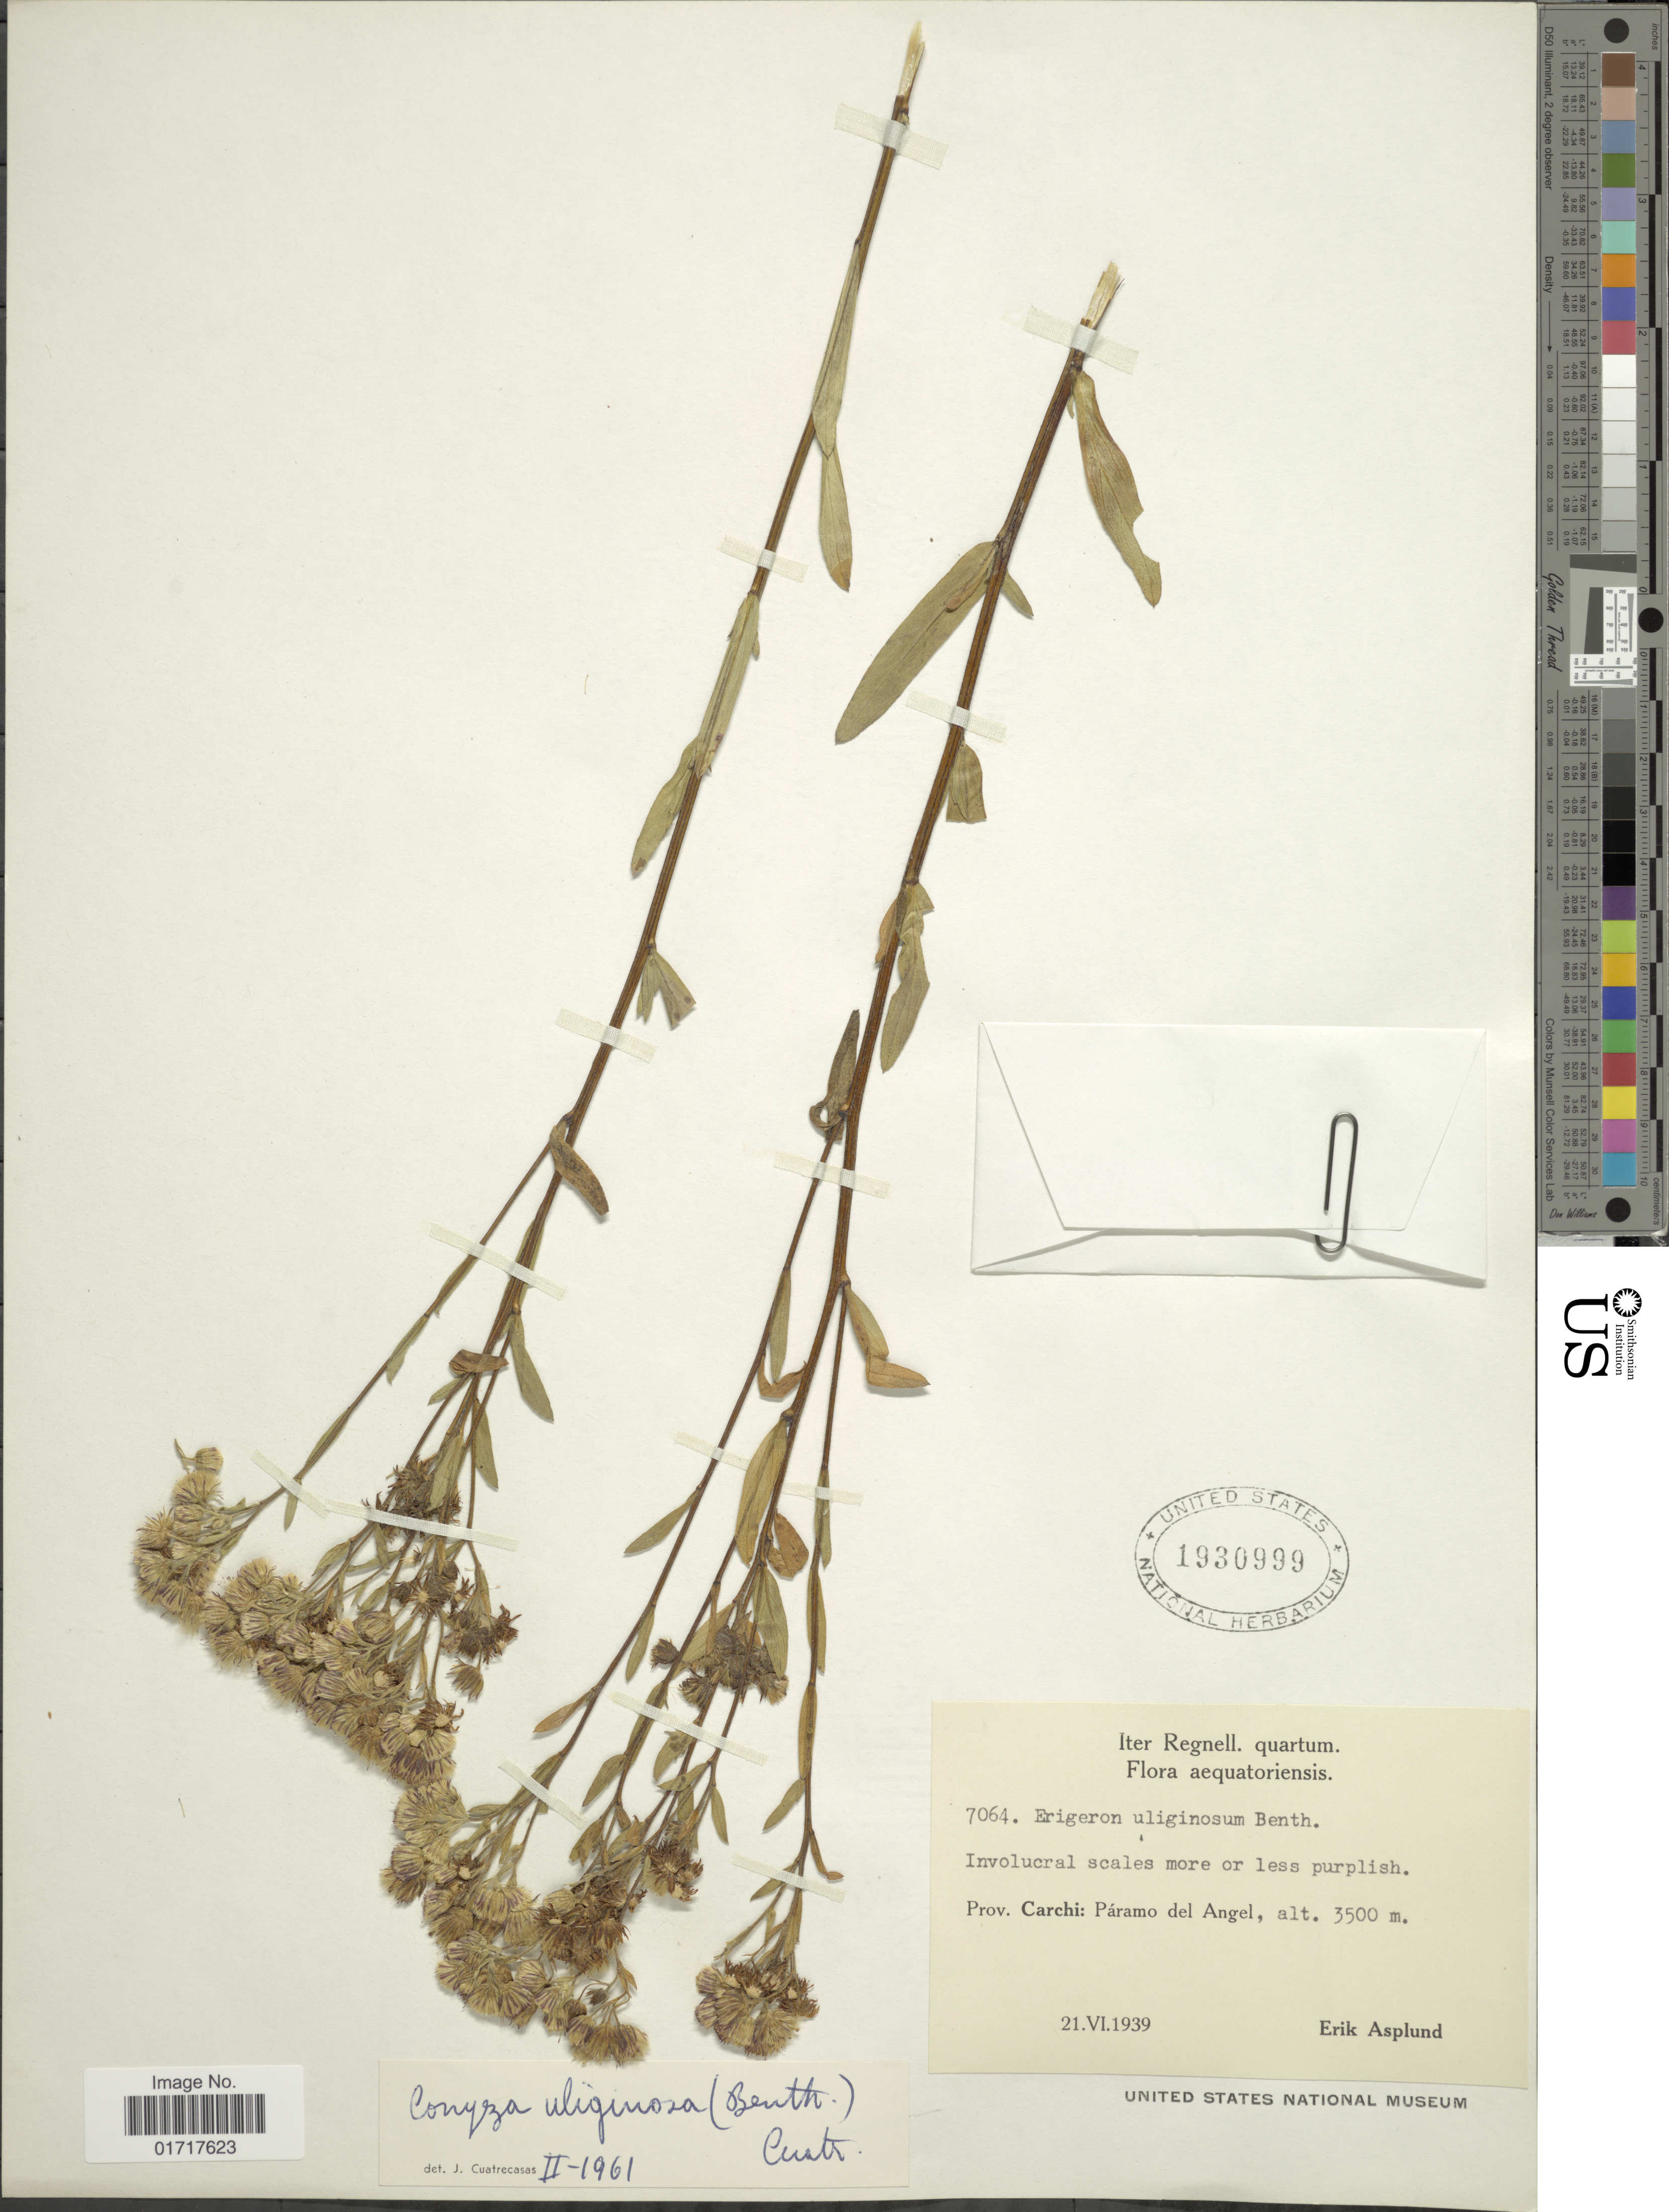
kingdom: Plantae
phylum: Tracheophyta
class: Magnoliopsida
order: Asterales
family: Asteraceae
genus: Conyza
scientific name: Conyza uliginosa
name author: (Benth.) Cuatrec.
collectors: E. Asplund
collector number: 7064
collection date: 1939-06-21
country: Ecuador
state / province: Carchi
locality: Paramo del Angel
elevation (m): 3500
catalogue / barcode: US 1930999